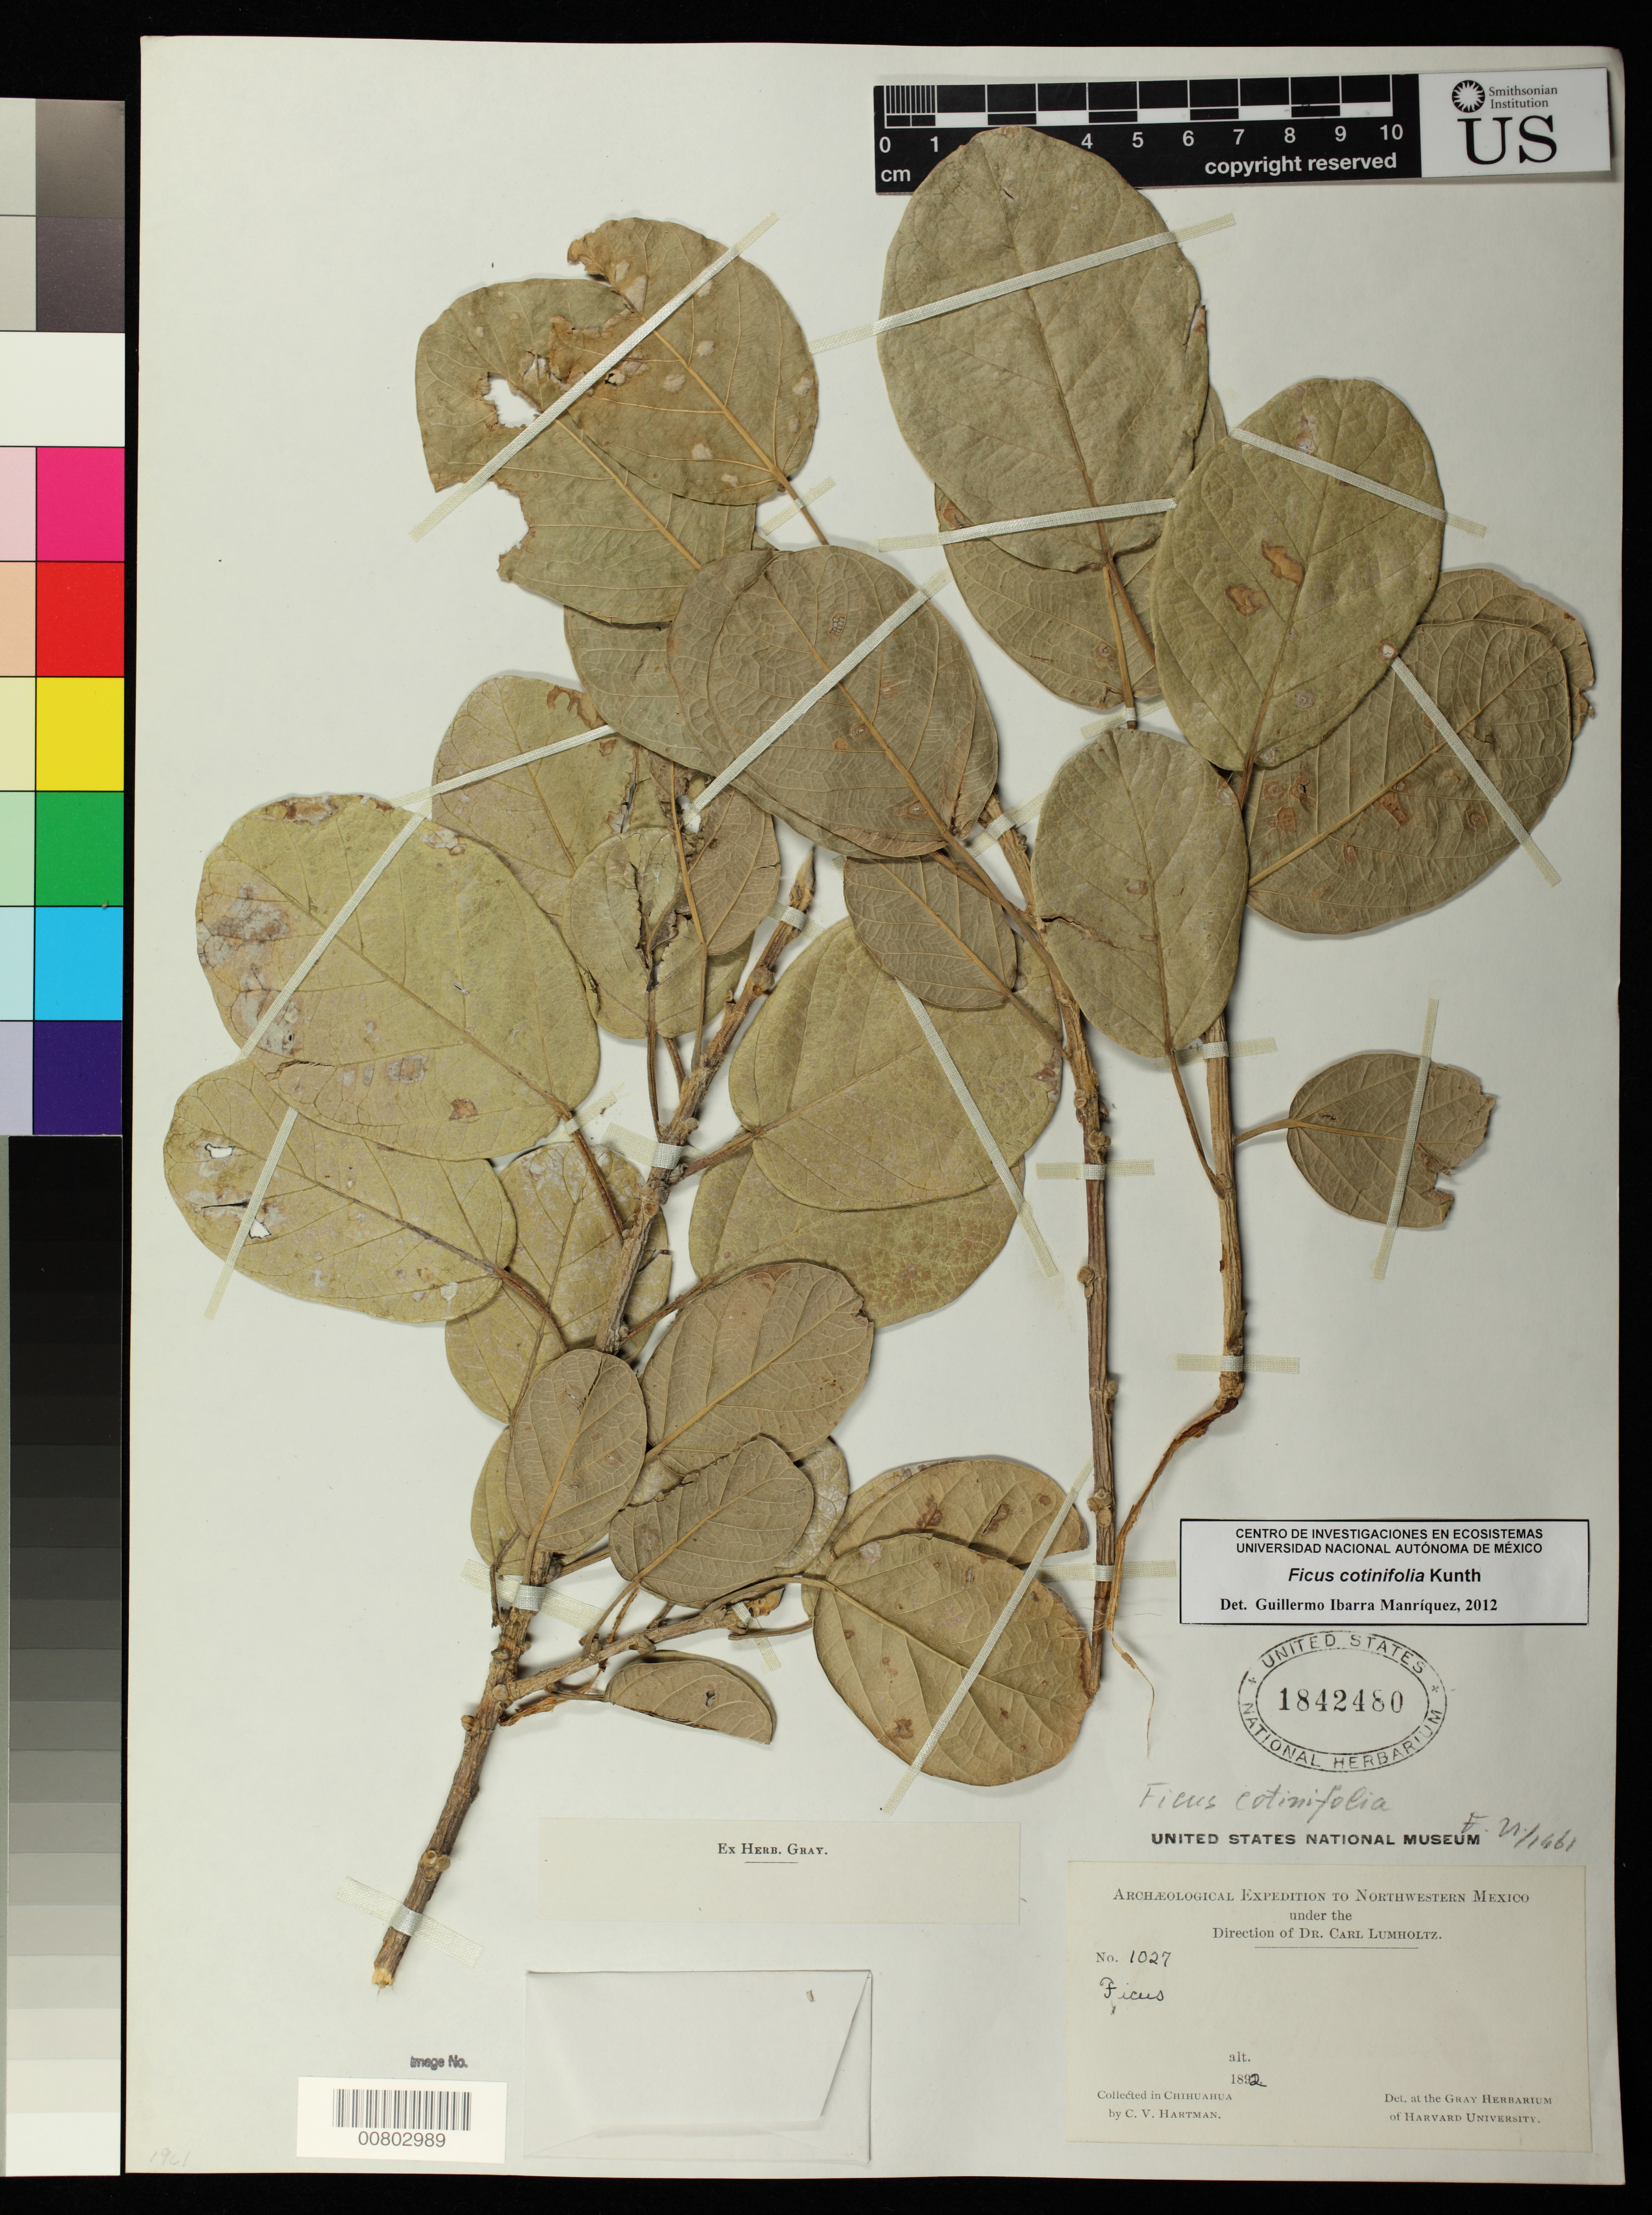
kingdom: Plantae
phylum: Tracheophyta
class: Magnoliopsida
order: Rosales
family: Moraceae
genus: Ficus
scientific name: Ficus cotinifolia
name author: Kunth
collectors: C. V. Hartman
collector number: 1027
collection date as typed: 1892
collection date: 1892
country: Mexico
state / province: Chihuahua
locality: Chihuahua.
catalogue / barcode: US 1842480